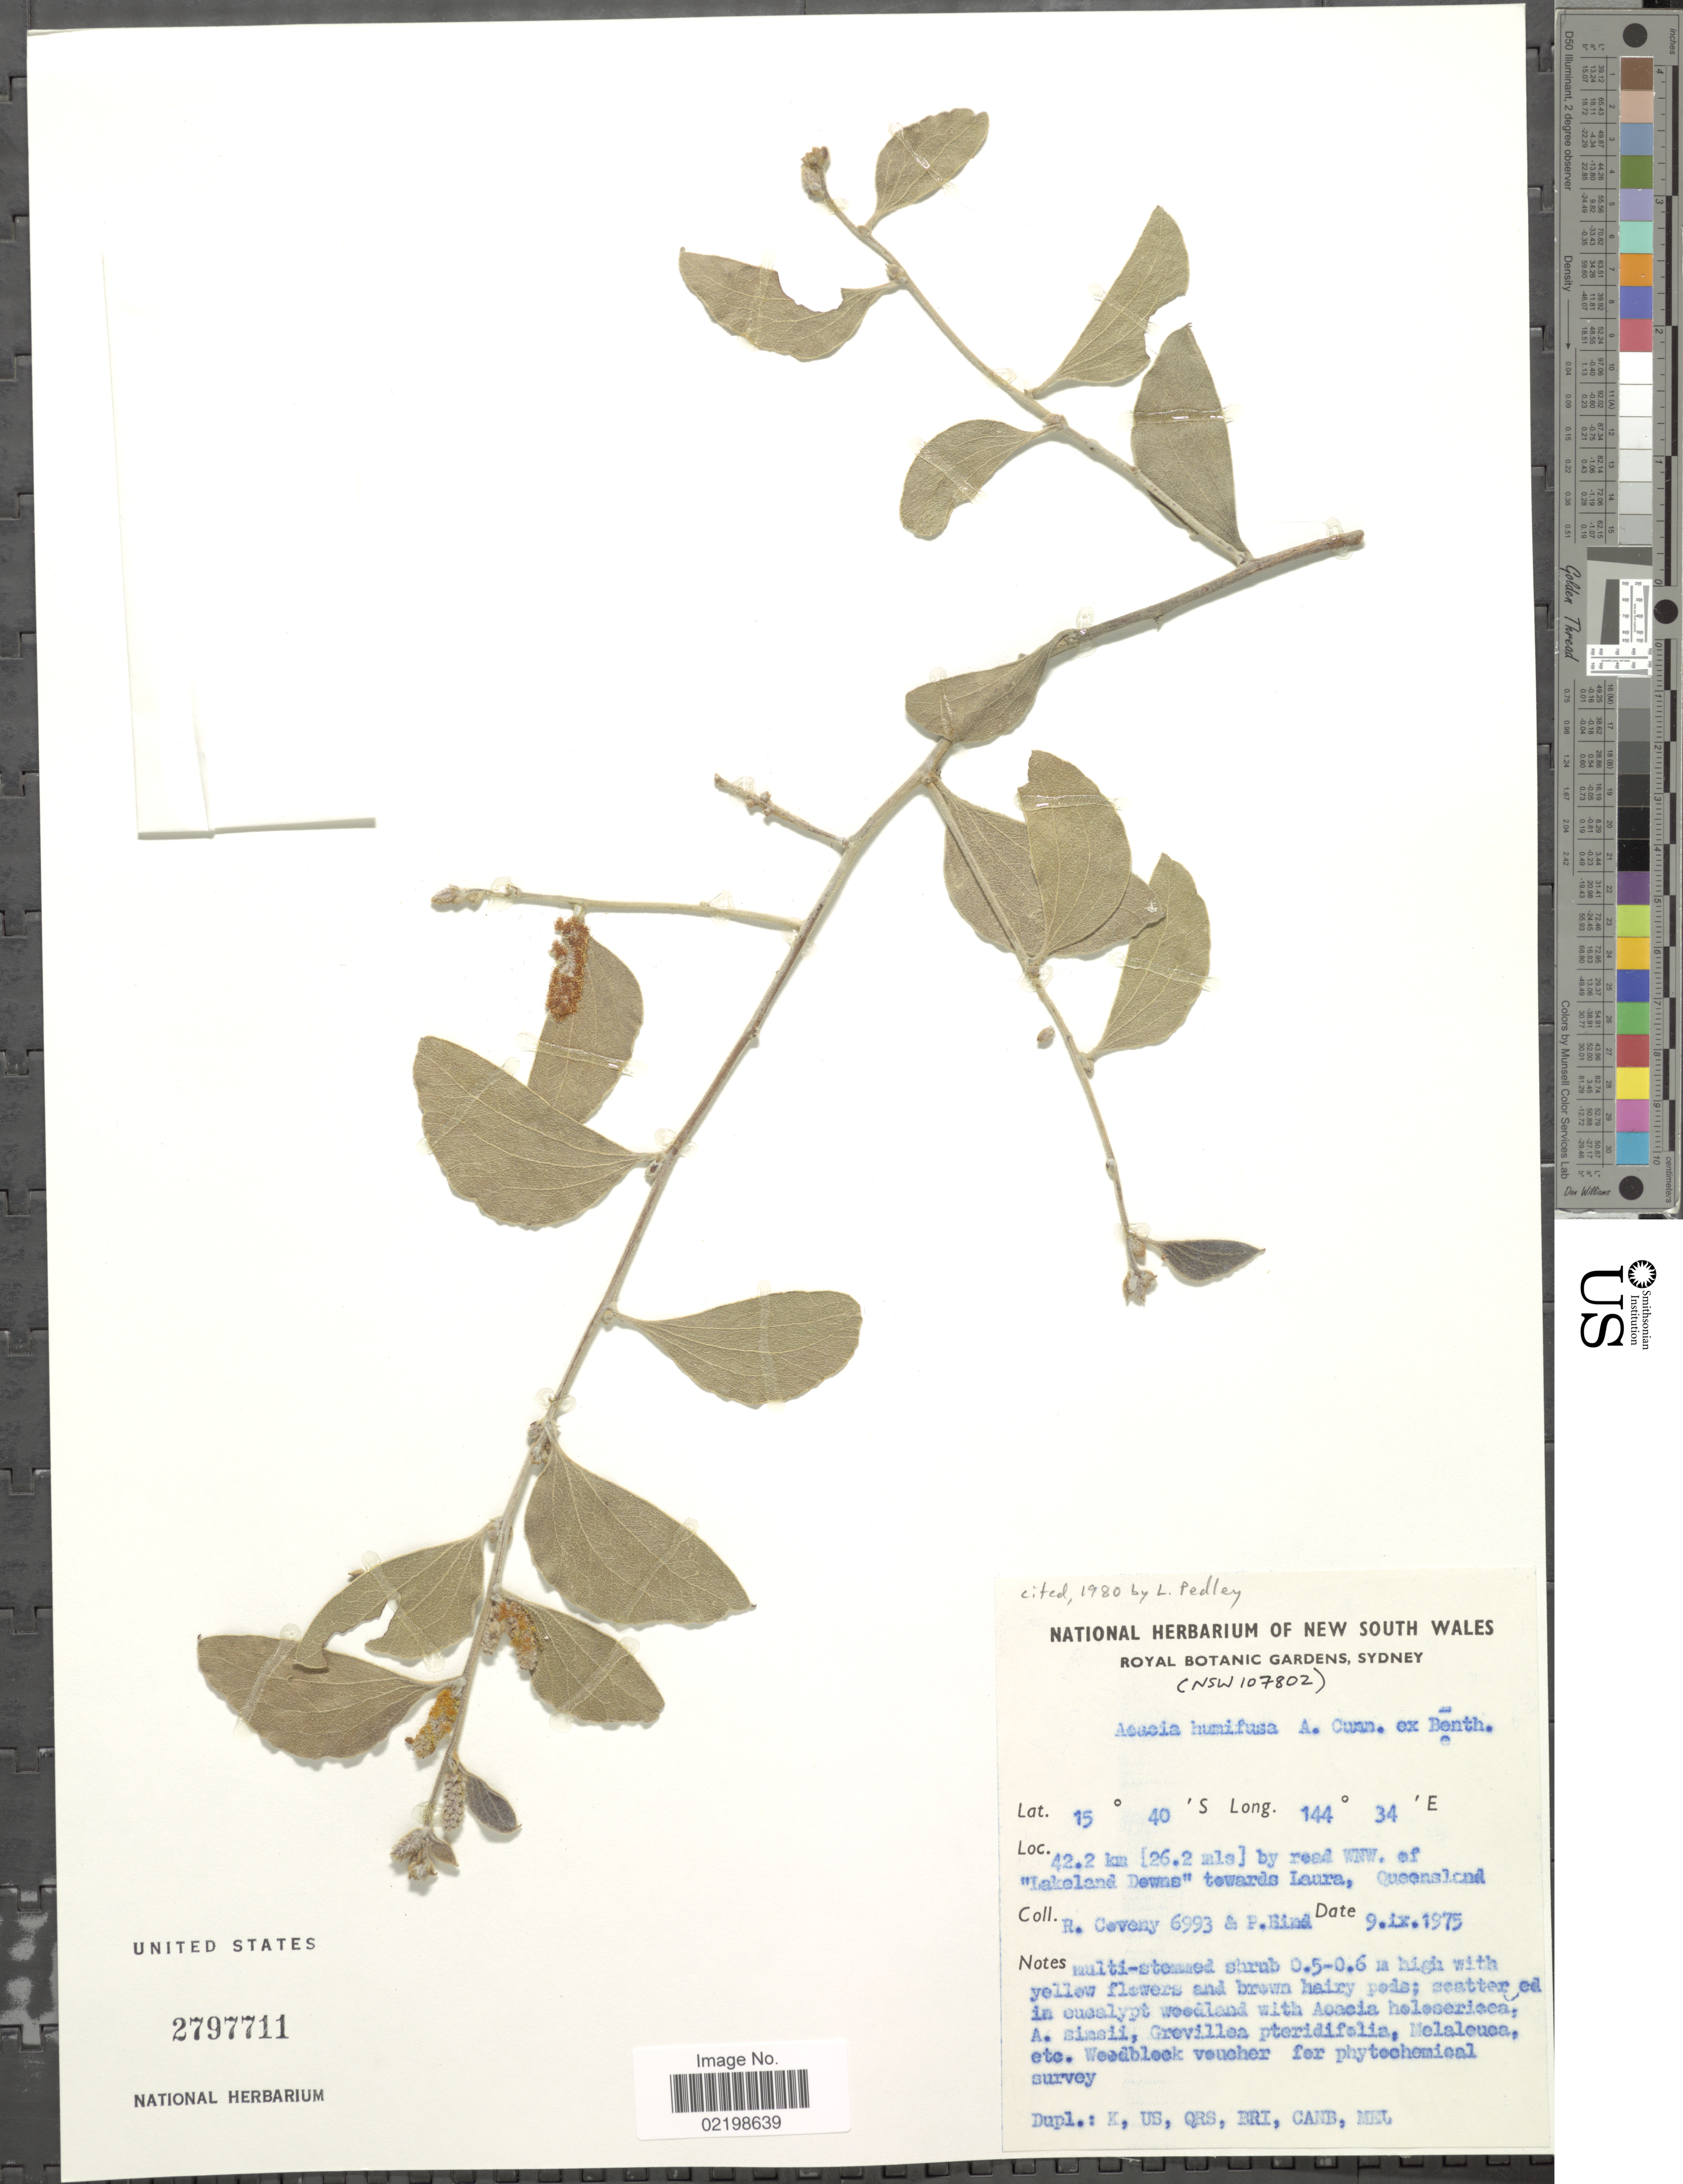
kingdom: Plantae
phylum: Tracheophyta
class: Magnoliopsida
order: Fabales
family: Fabaceae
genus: Acacia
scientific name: Acacia humifusa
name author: Benth.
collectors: R. Coveny & P. Hind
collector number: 6993/NSW107802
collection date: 1975-09-09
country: Australia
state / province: Queensland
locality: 42.2 km (26.2 mls) by read WNW, of "Lakeland Dewns"towards Laura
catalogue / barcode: US 2797711